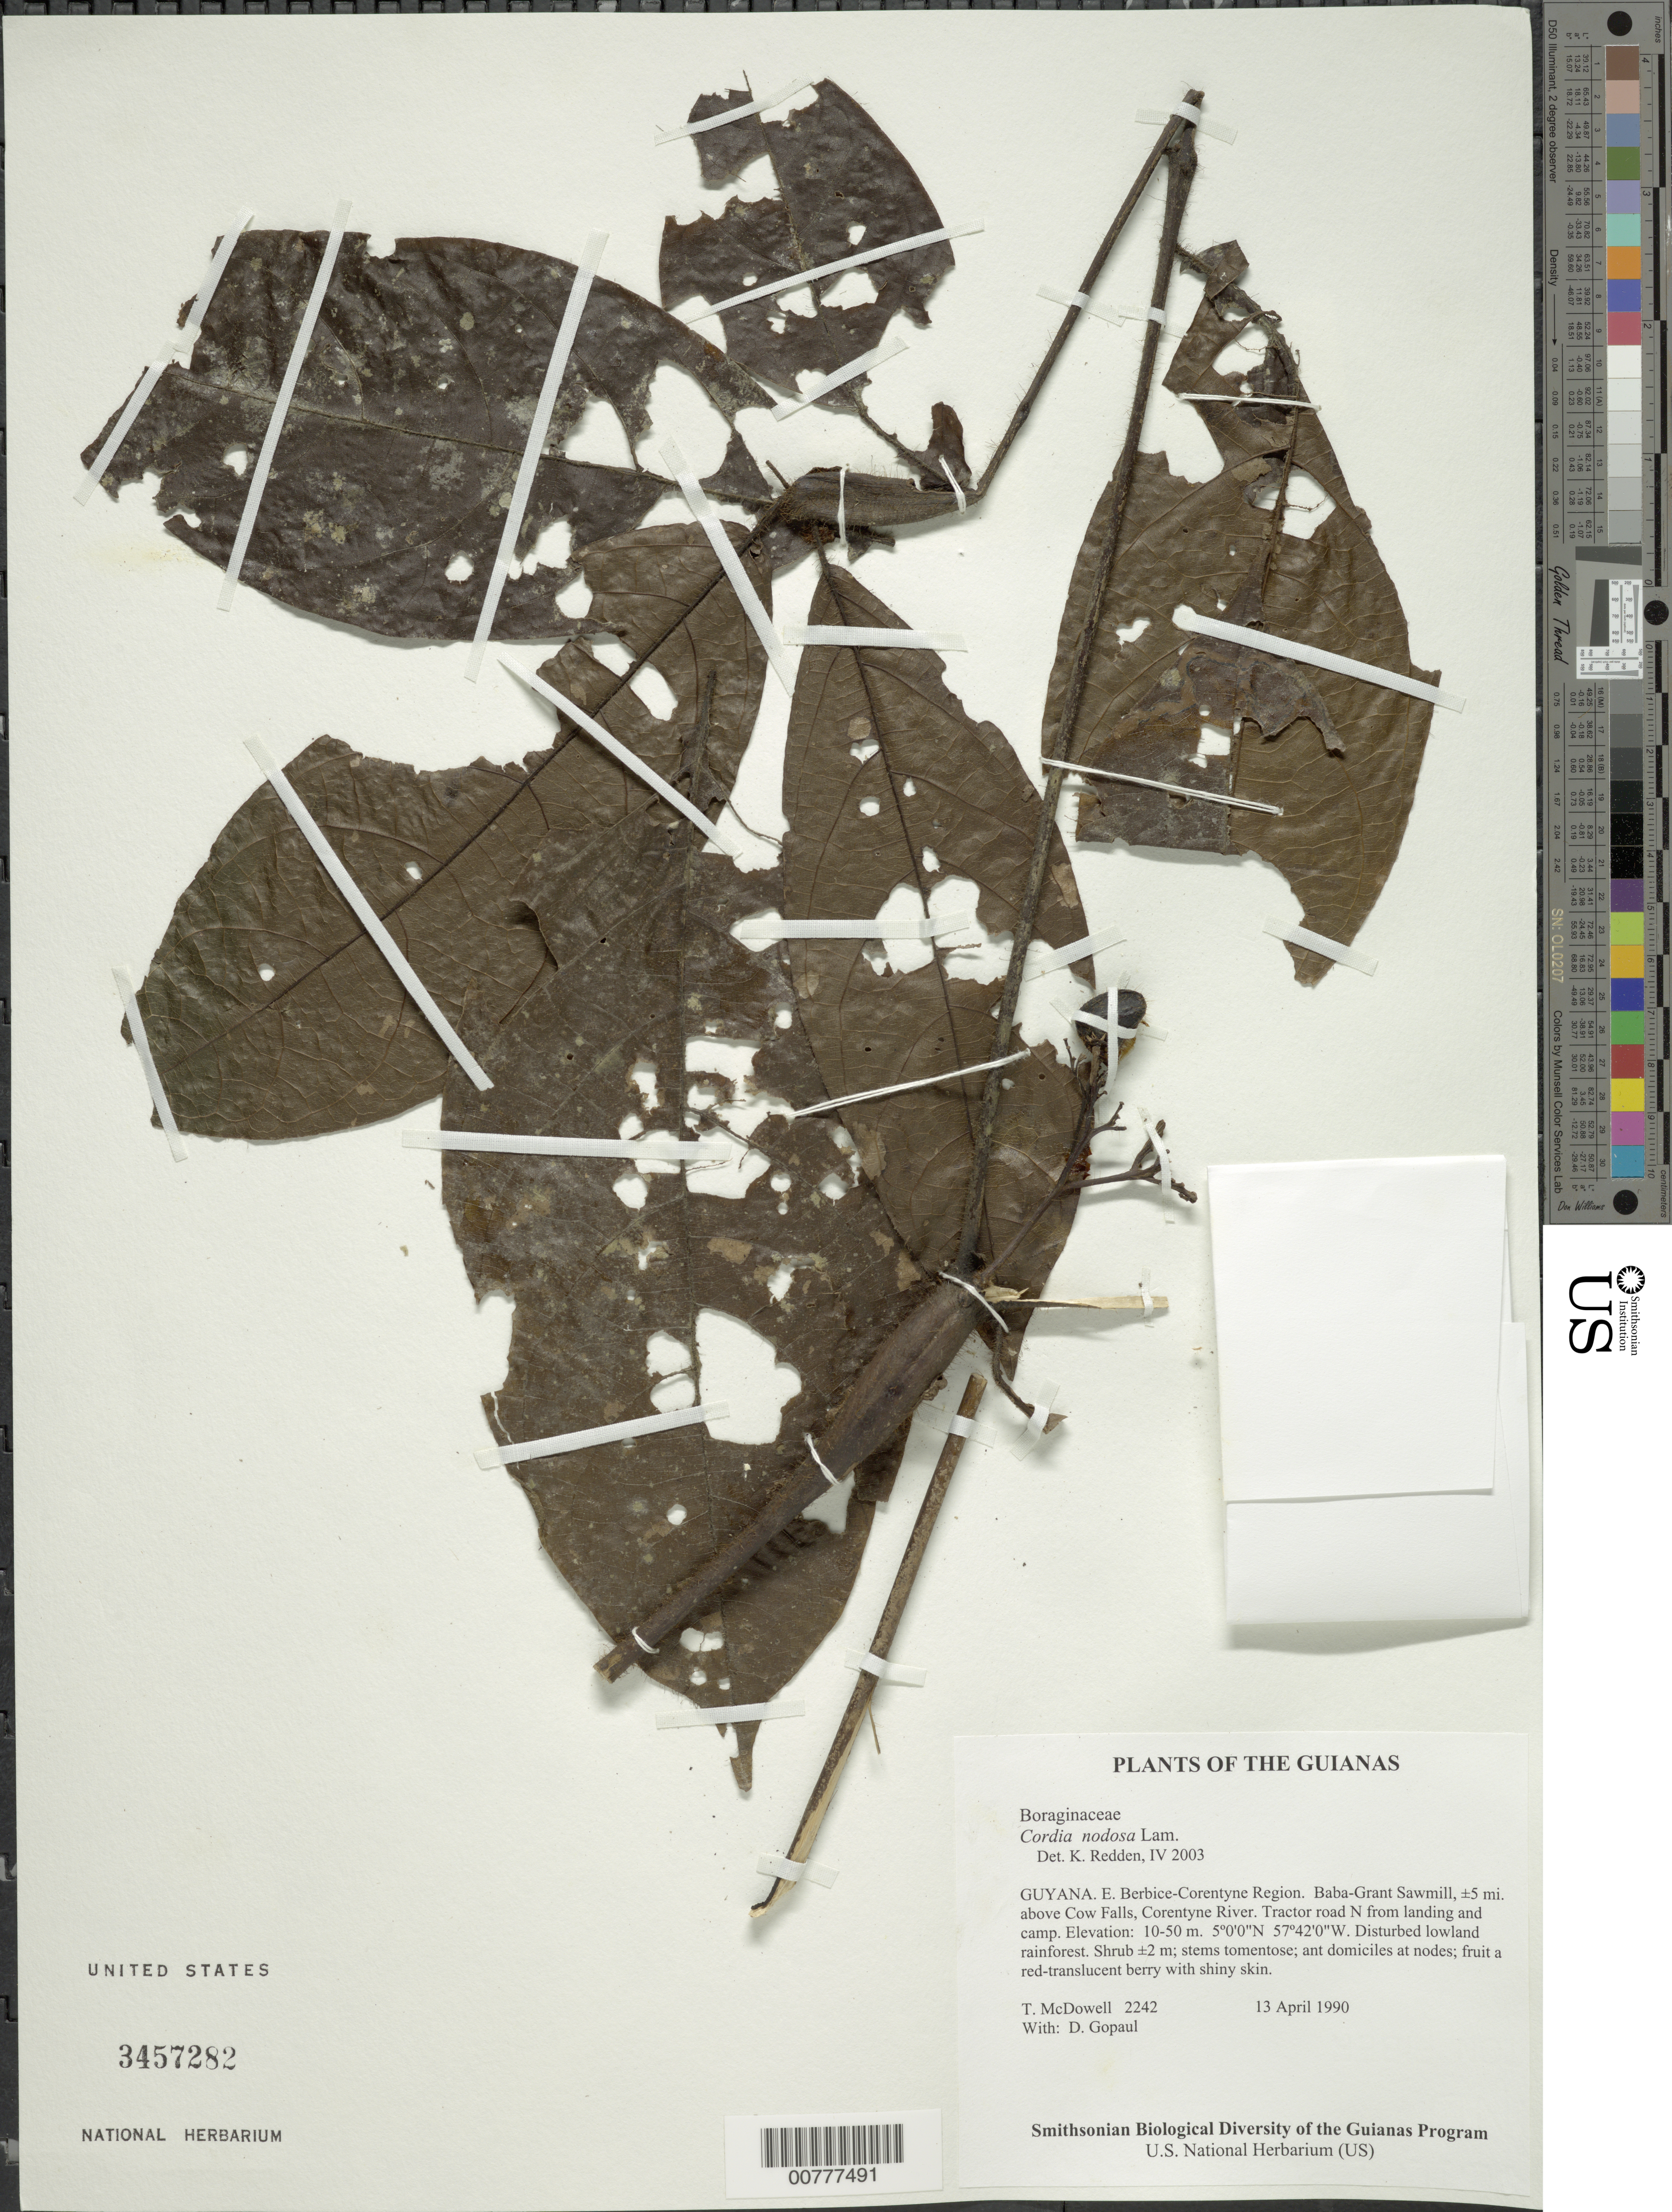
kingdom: Plantae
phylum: Tracheophyta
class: Magnoliopsida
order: Boraginales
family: Cordiaceae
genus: Cordia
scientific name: Cordia nodosa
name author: Lam.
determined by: Redden, K. M.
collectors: T. McDowell & D. Gopaul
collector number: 2242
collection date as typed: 13 April 1990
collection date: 1990-04-13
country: Guyana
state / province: E. Berbice-Corentyne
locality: Baba-Grant Sawmill, ±5 mi. above Cow Falls, Corentyne River. Tractor road N from landing and camp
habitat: Disturbed lowland rainforest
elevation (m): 10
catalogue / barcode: US 3457282